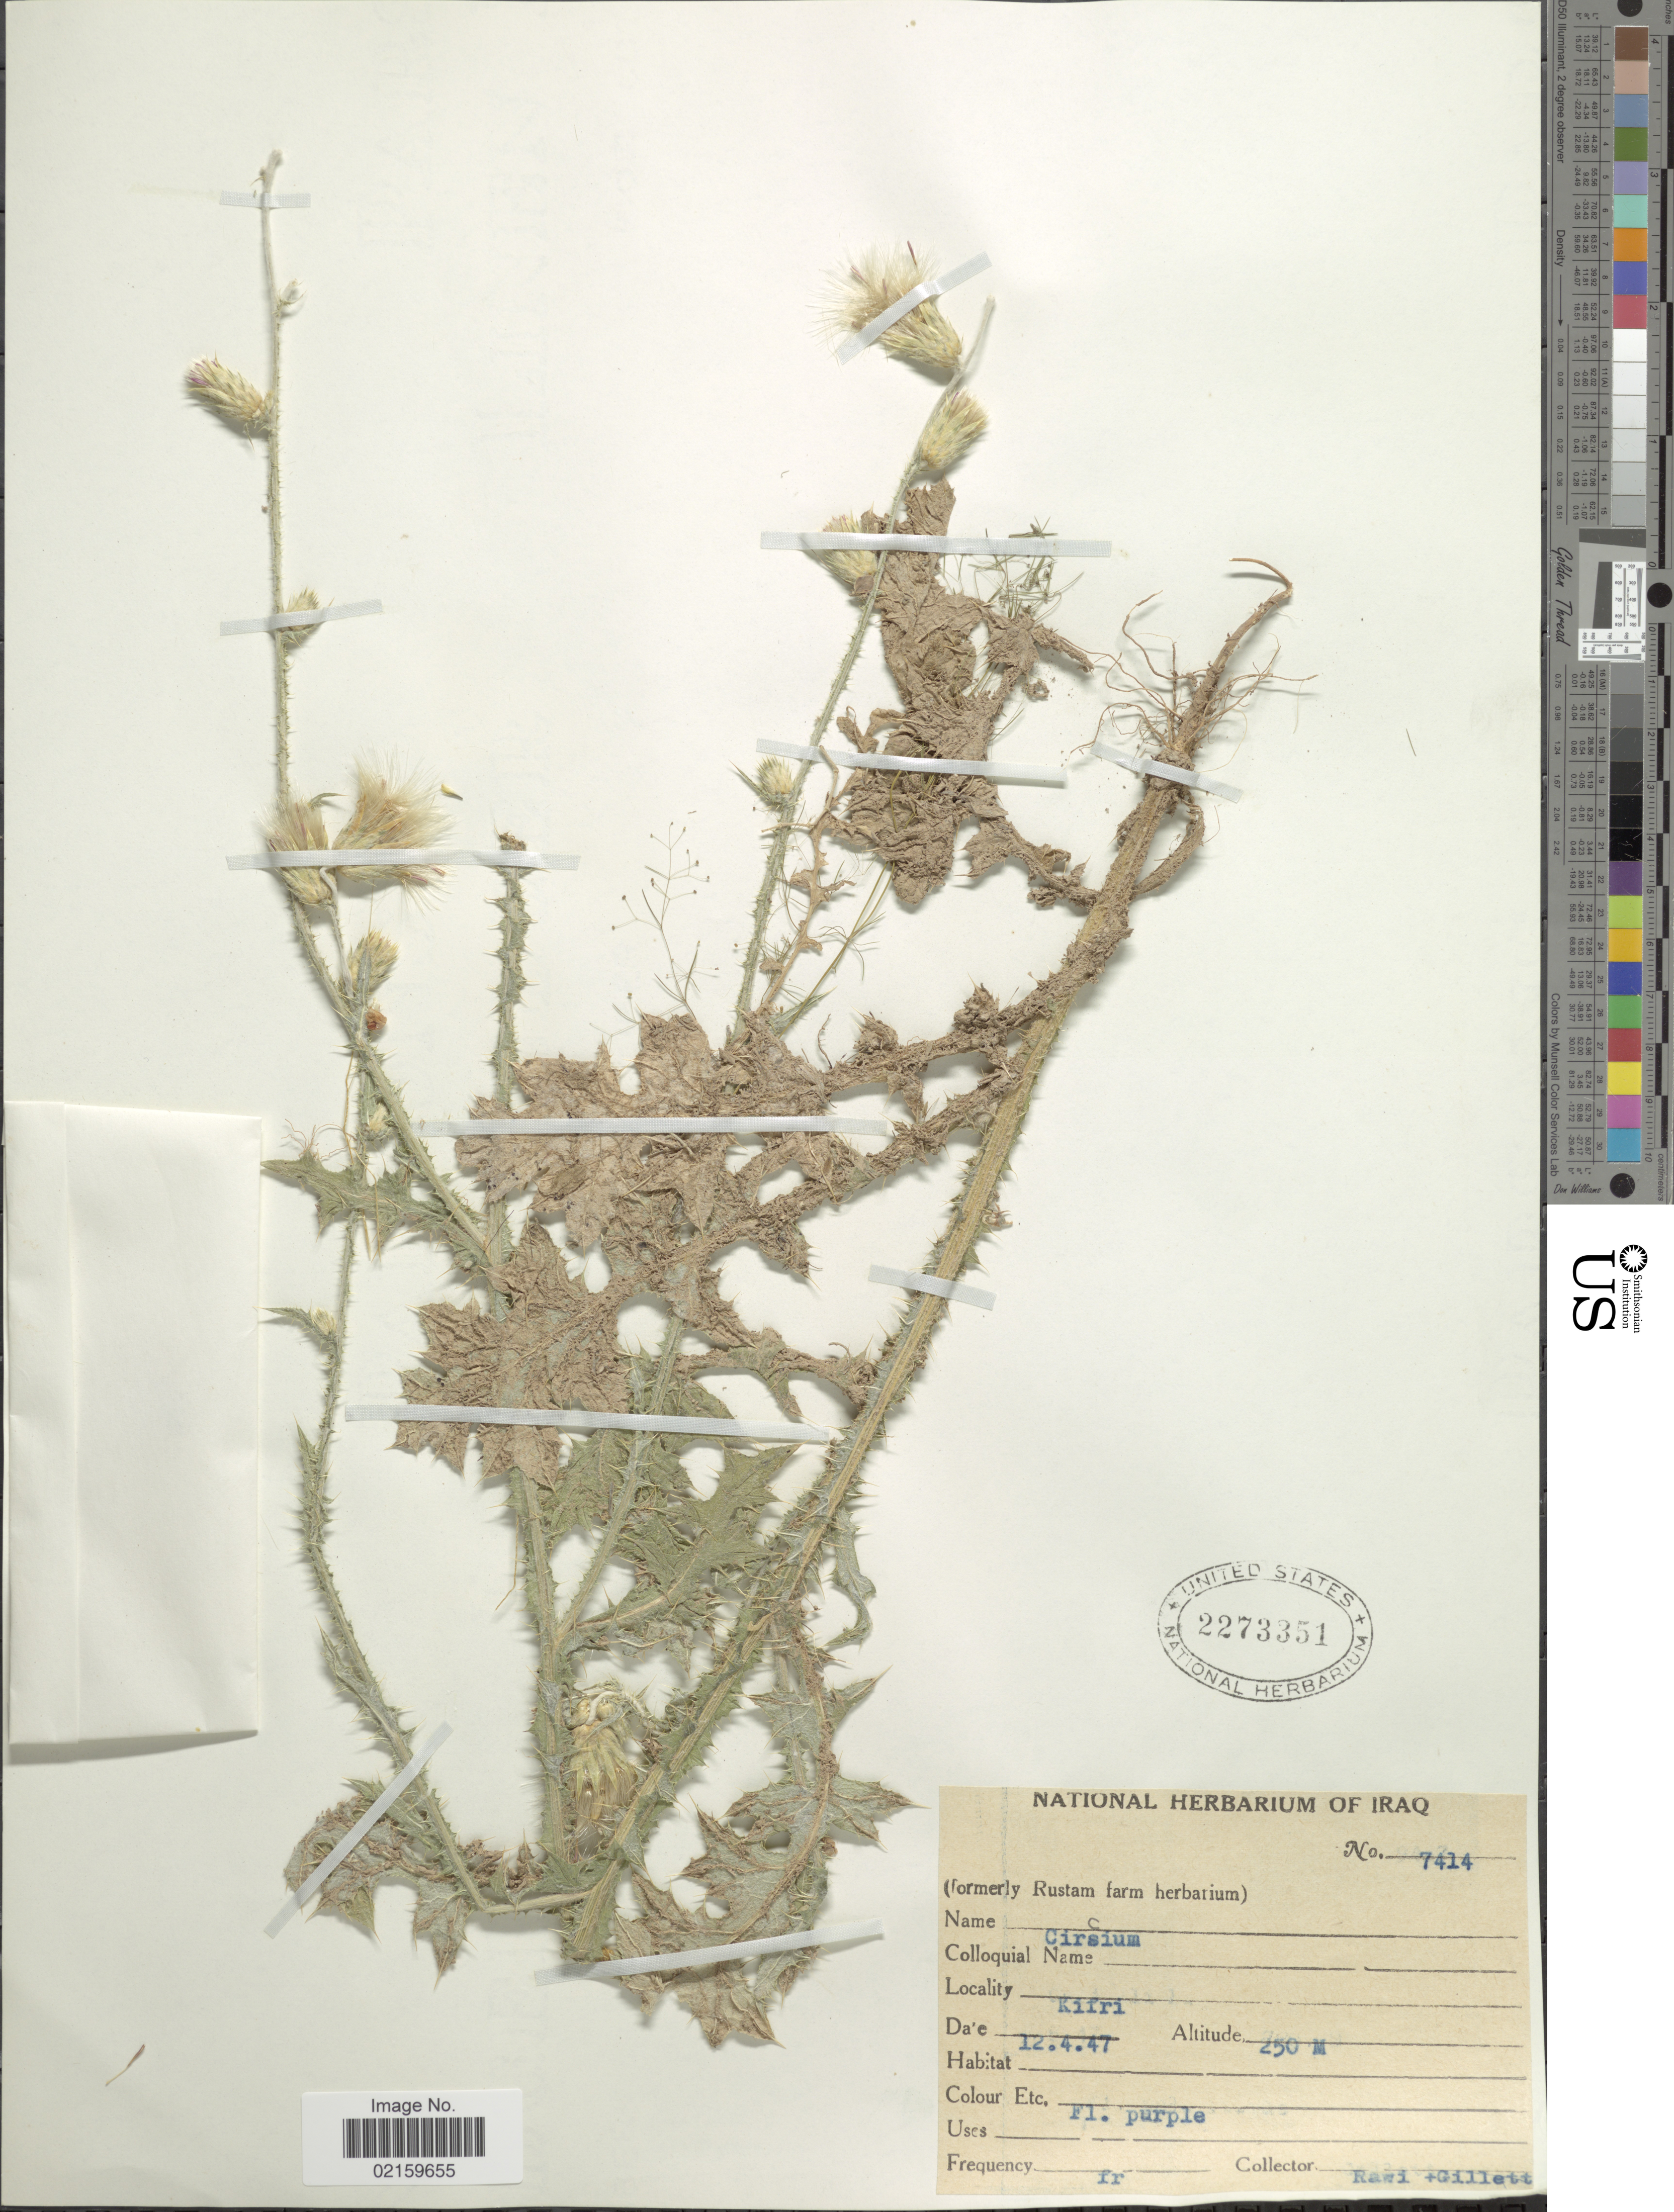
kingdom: Plantae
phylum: Tracheophyta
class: Magnoliopsida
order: Asterales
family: Asteraceae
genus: Cirsium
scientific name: Cirsium sp.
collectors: -. Rawi & Gillett, --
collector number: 7414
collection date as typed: Transcribed d/m/y: 12/4/47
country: Iraq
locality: Kifri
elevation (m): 250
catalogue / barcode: US 2273351